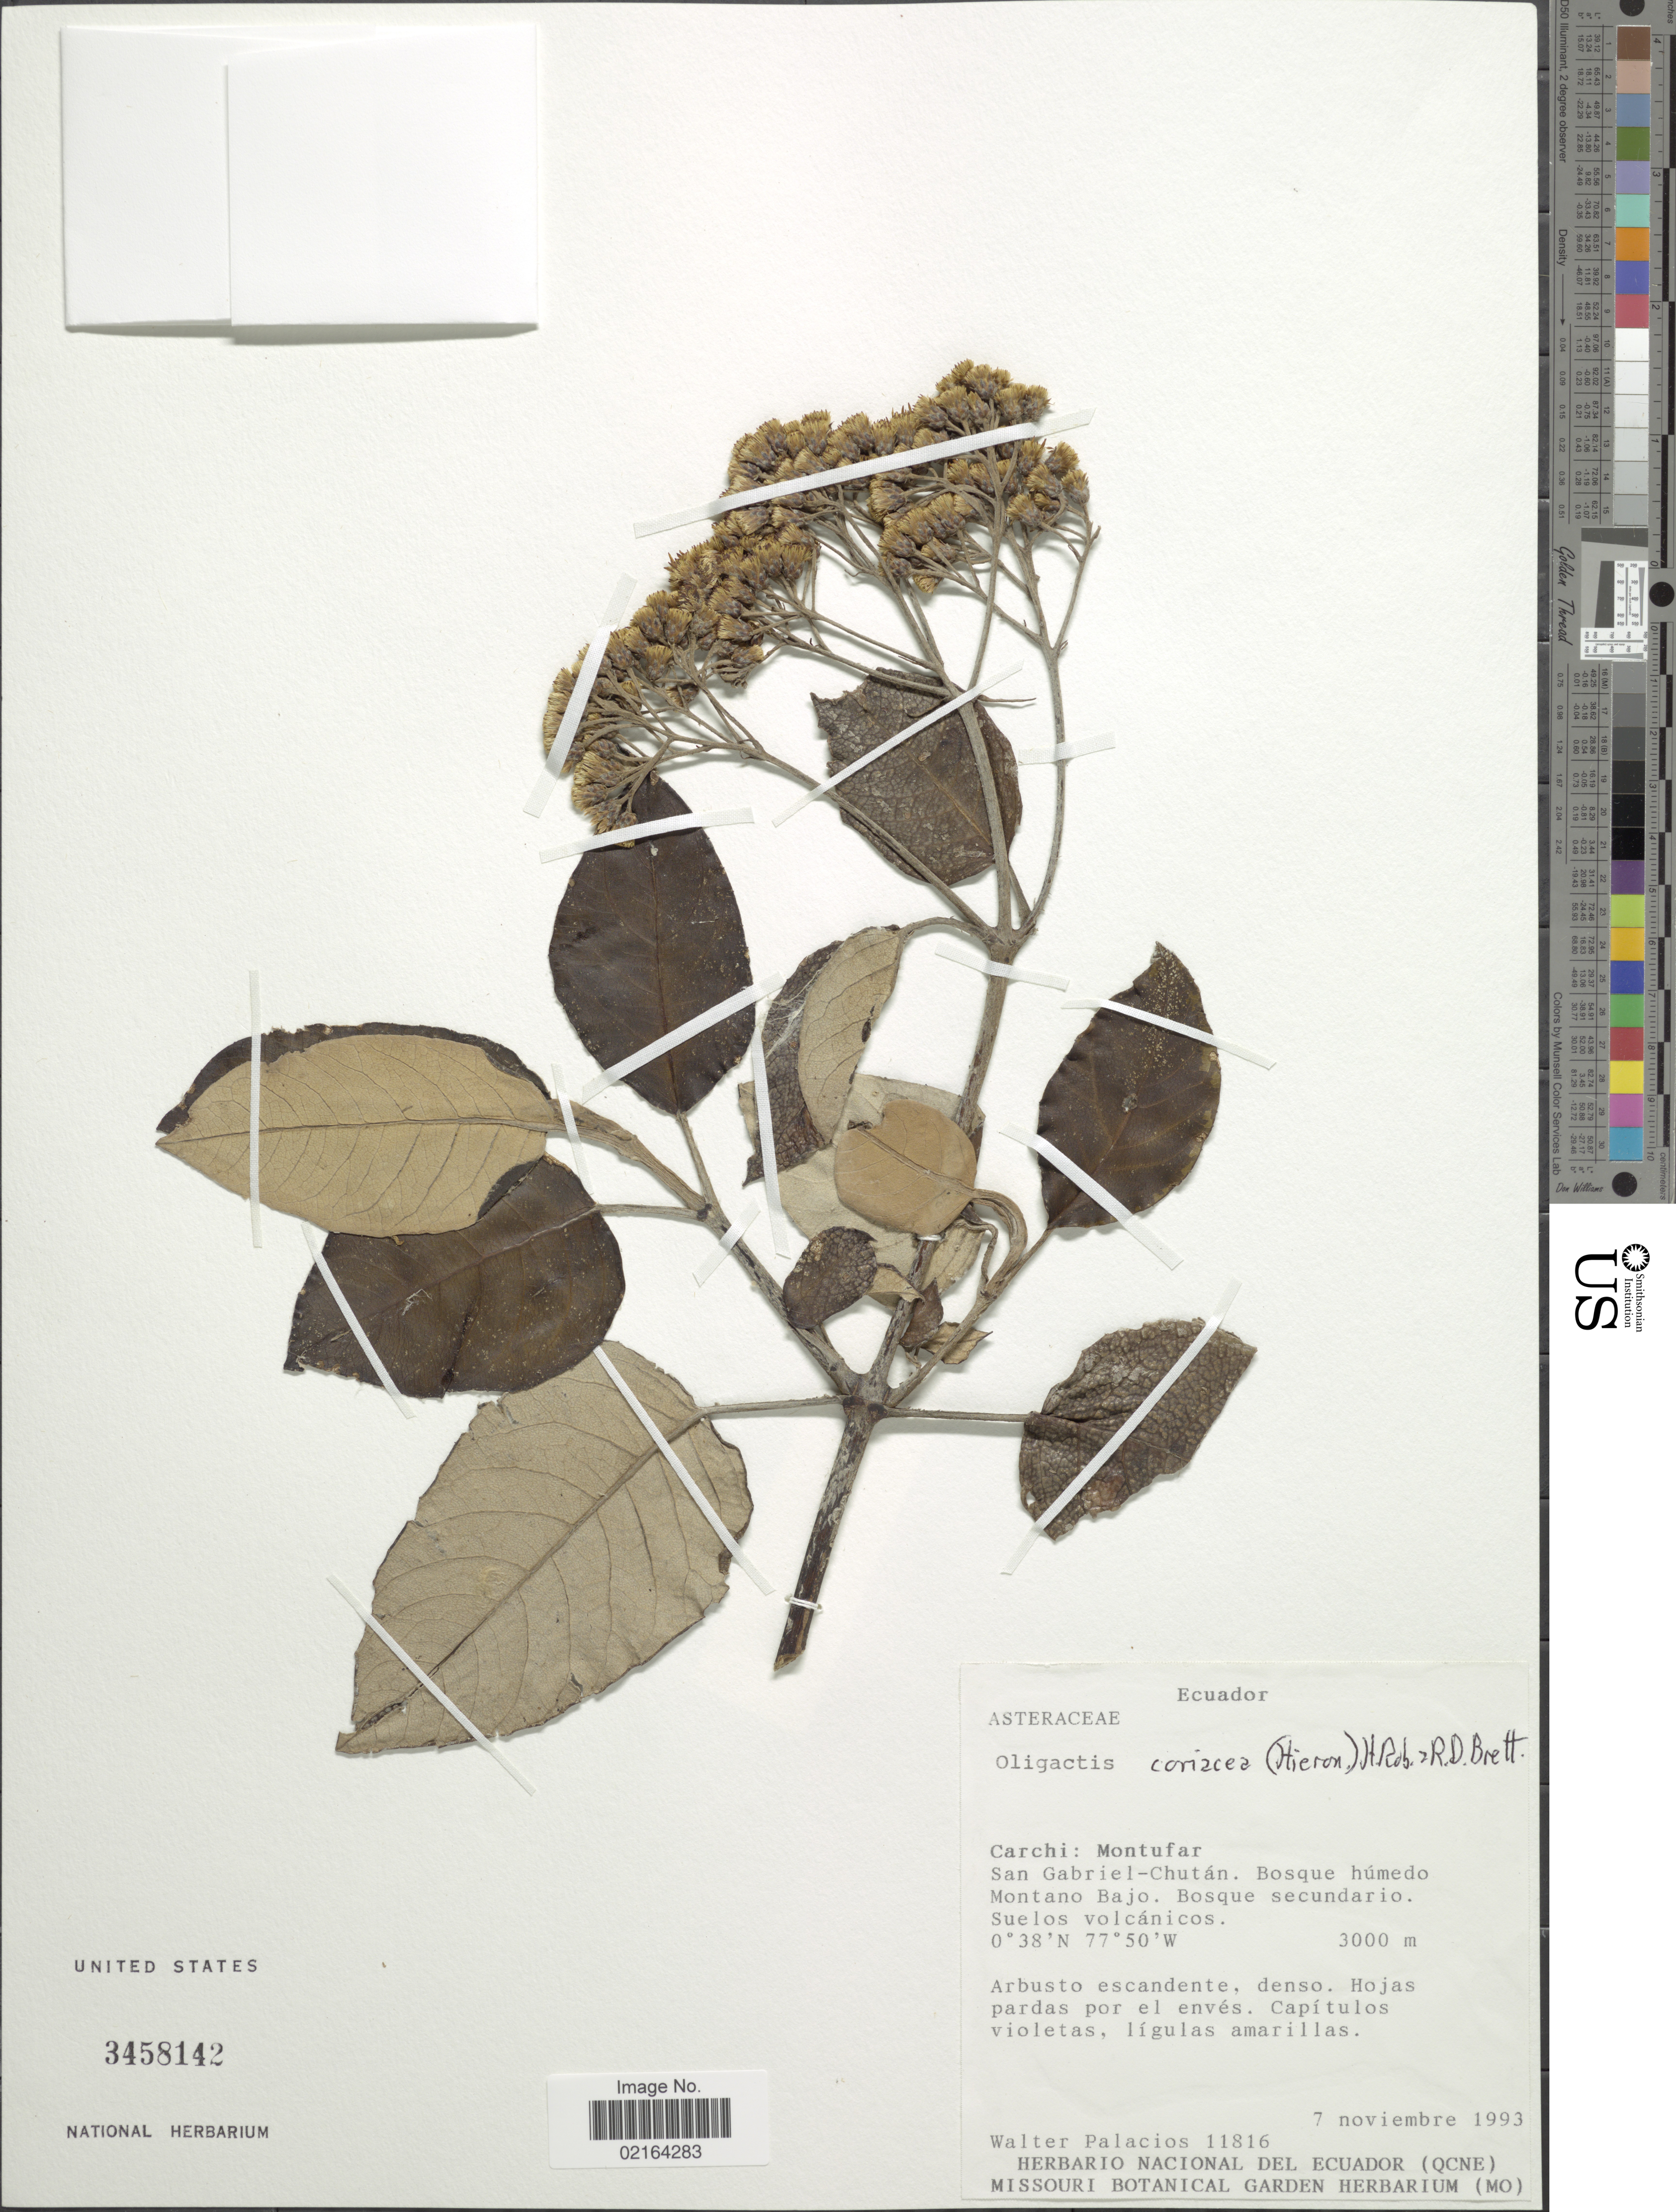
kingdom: Plantae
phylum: Tracheophyta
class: Magnoliopsida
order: Asterales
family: Asteraceae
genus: Sampera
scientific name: Sampera coriacea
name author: (Hieron.) V.A. Funk & H. Rob.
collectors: W. Palacios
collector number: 11816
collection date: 1993-11-07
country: Ecuador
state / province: Carchi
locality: Carchi: Montufar, San Gabriel-Chutan, Bosque humedo Montano Bajo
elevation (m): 3000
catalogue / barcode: US 3458142